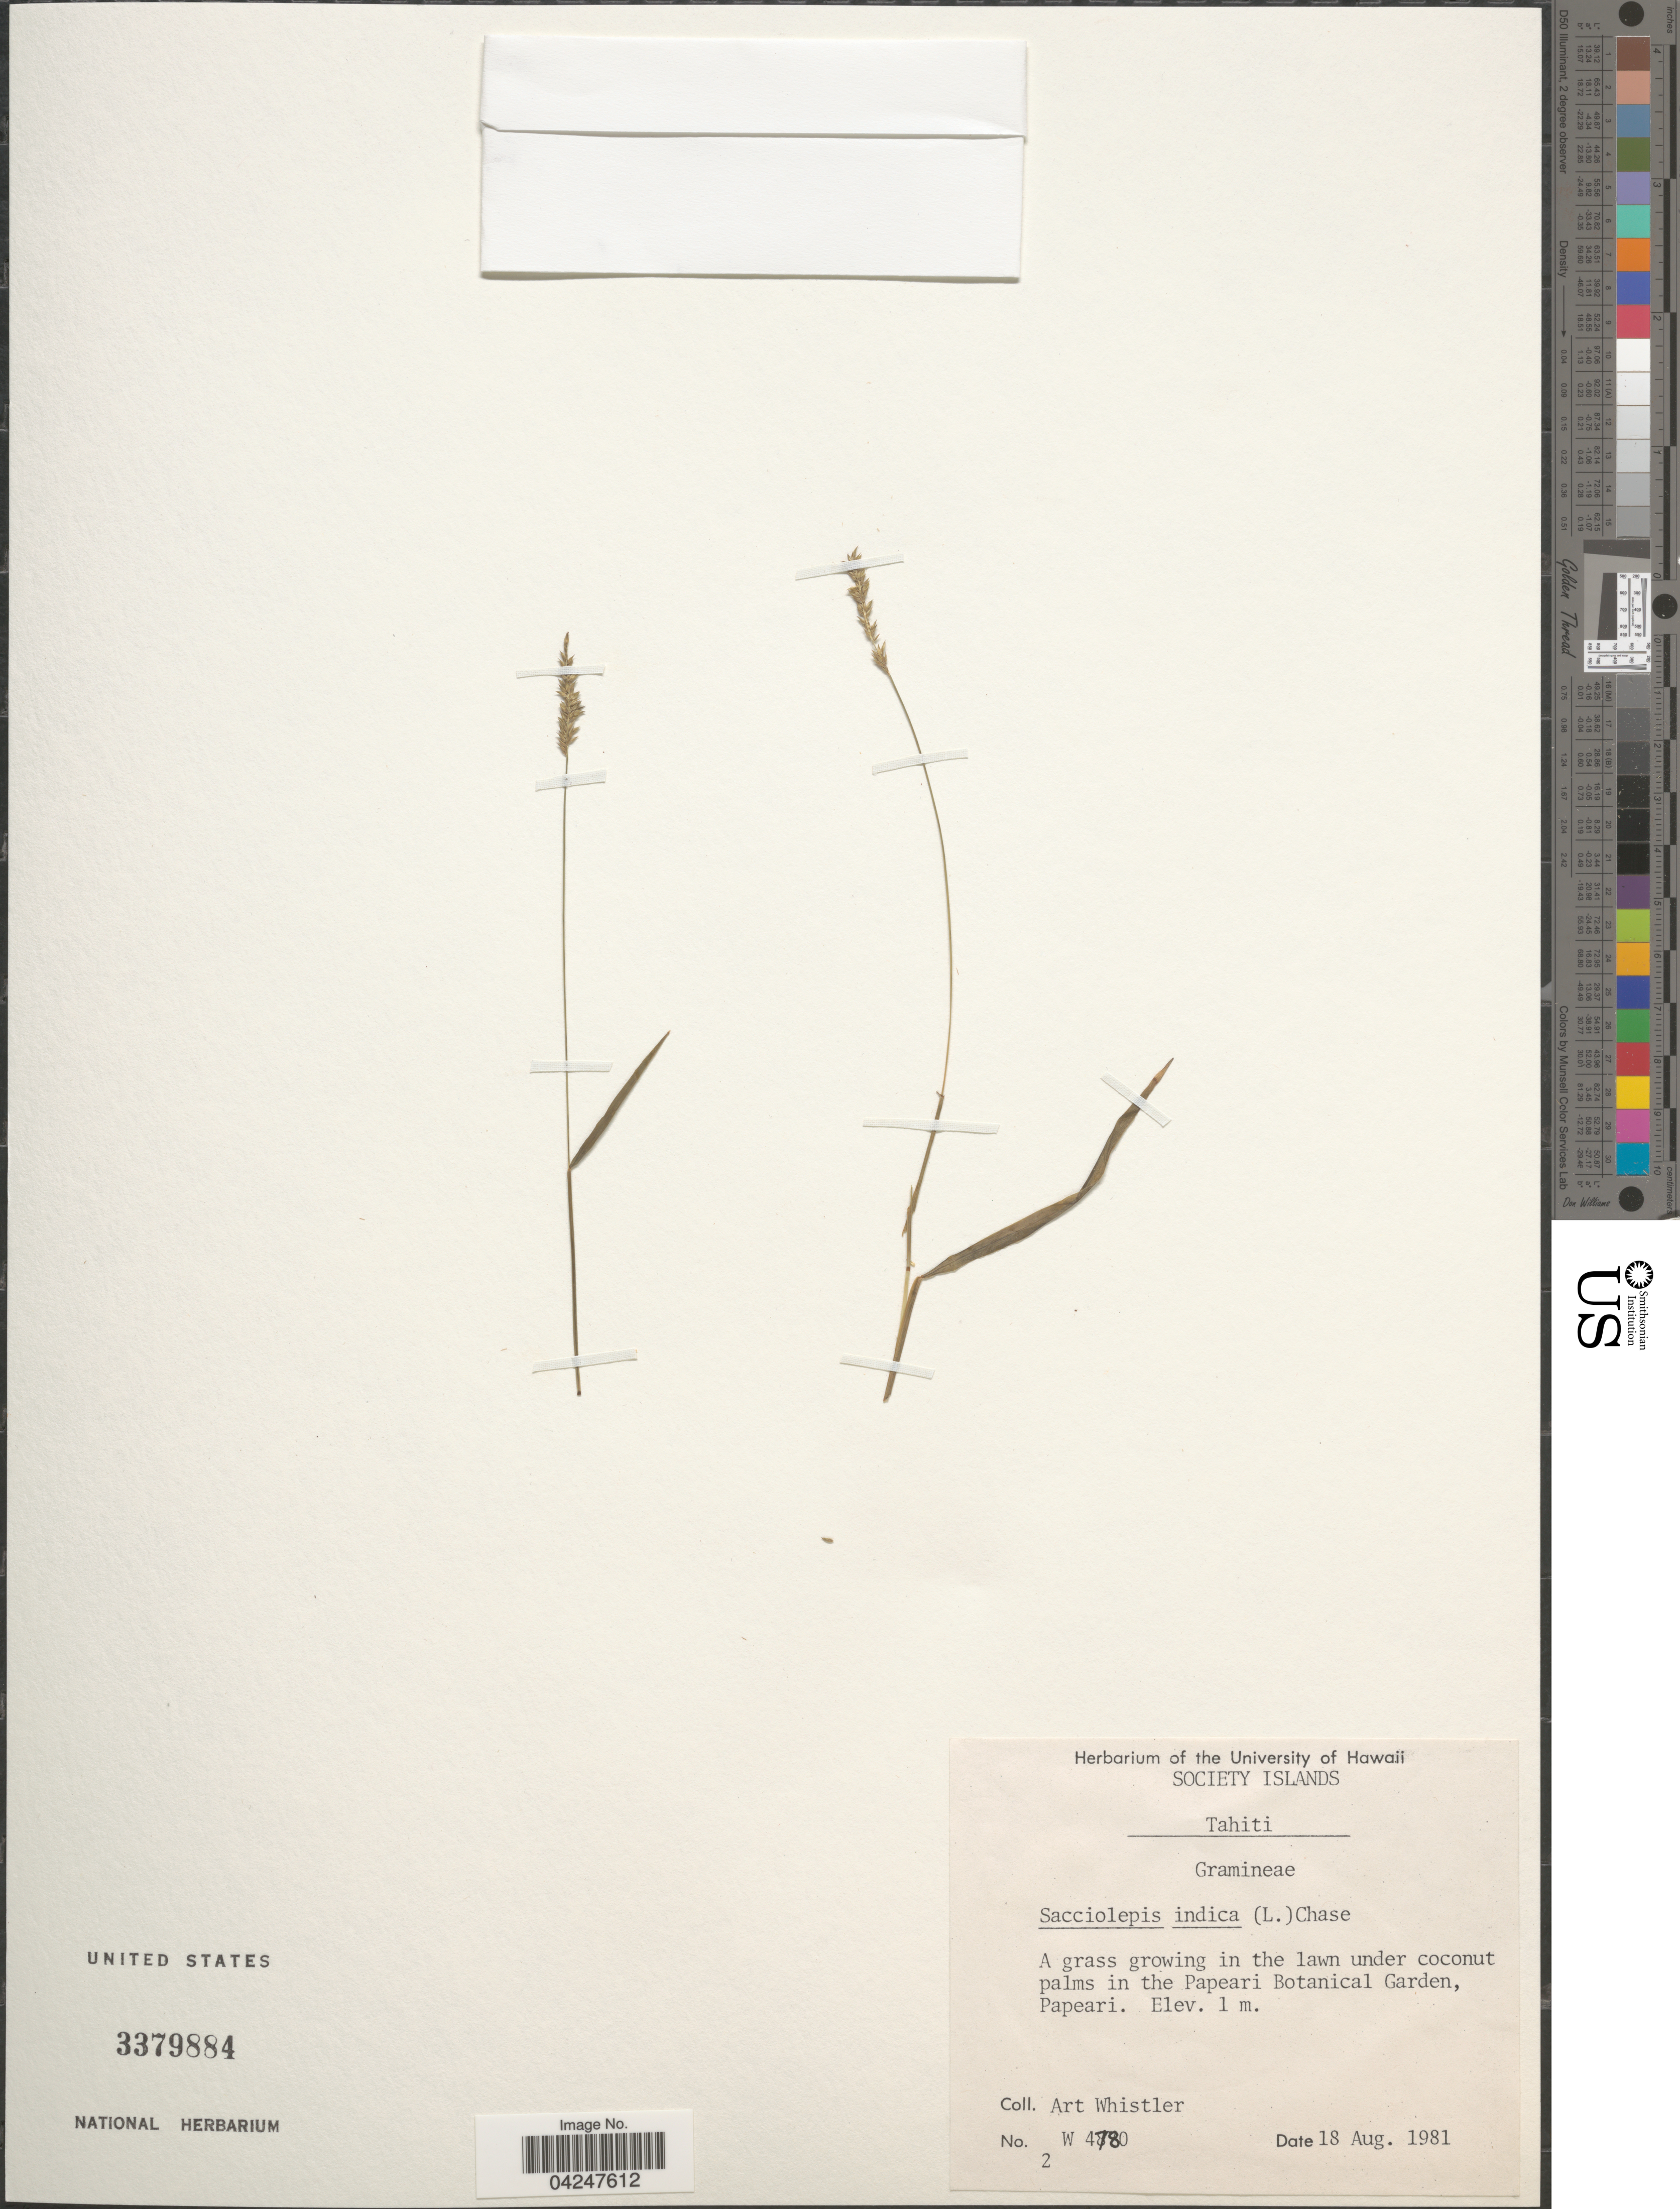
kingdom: Plantae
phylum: Tracheophyta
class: Liliopsida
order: Poales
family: Poaceae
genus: Sacciolepis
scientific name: Sacciolepis indica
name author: (L.) Chase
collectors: A. Whistler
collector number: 2W4780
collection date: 1981-08-18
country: French Polynesia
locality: Society Islands. Tahiti. A grass growing in the lawn under coconut palms in the Papeari Botanical Garden, Papeari.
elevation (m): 1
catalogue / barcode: US 3379884